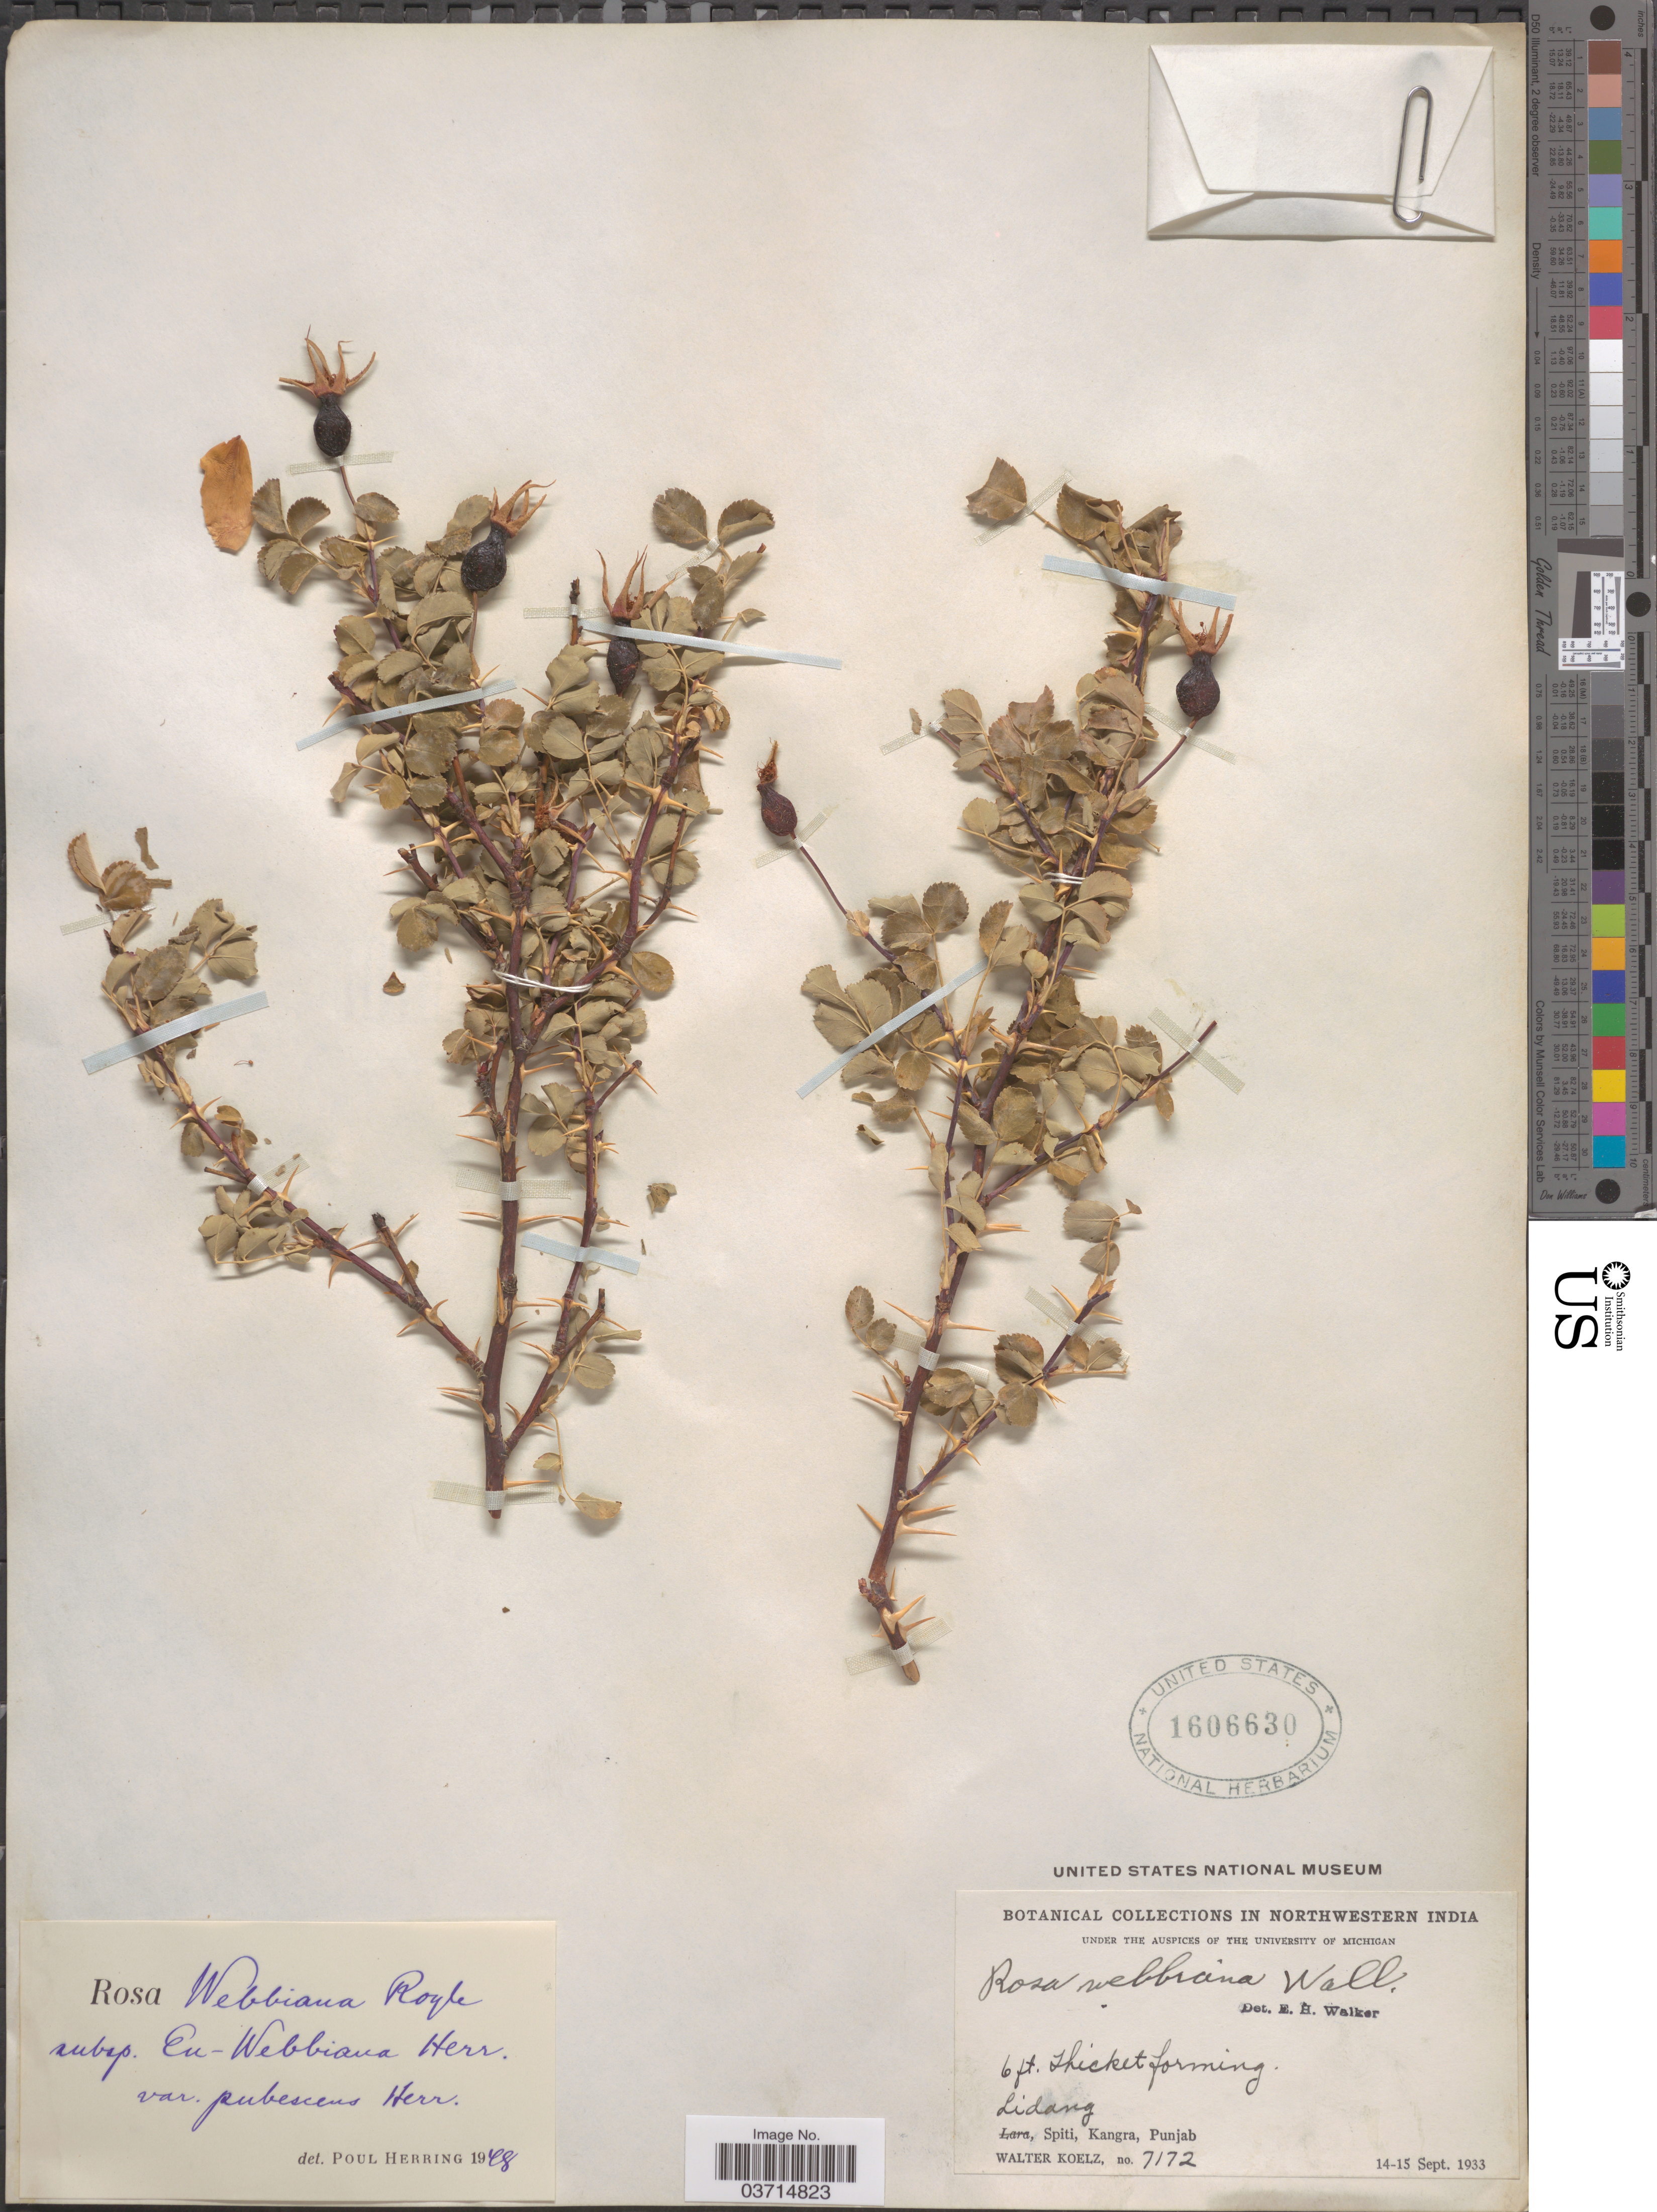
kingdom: Plantae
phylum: Tracheophyta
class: Magnoliopsida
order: Rosales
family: Rosaceae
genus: Rosa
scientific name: Rosa webbiana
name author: Wall. ex Royle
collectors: W. N. Koelz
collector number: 7172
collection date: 1933-09-14/1933-09-15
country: India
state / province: Punjab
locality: Northwestern India. Lidang, Spiti, Kangra.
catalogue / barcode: US 1606630